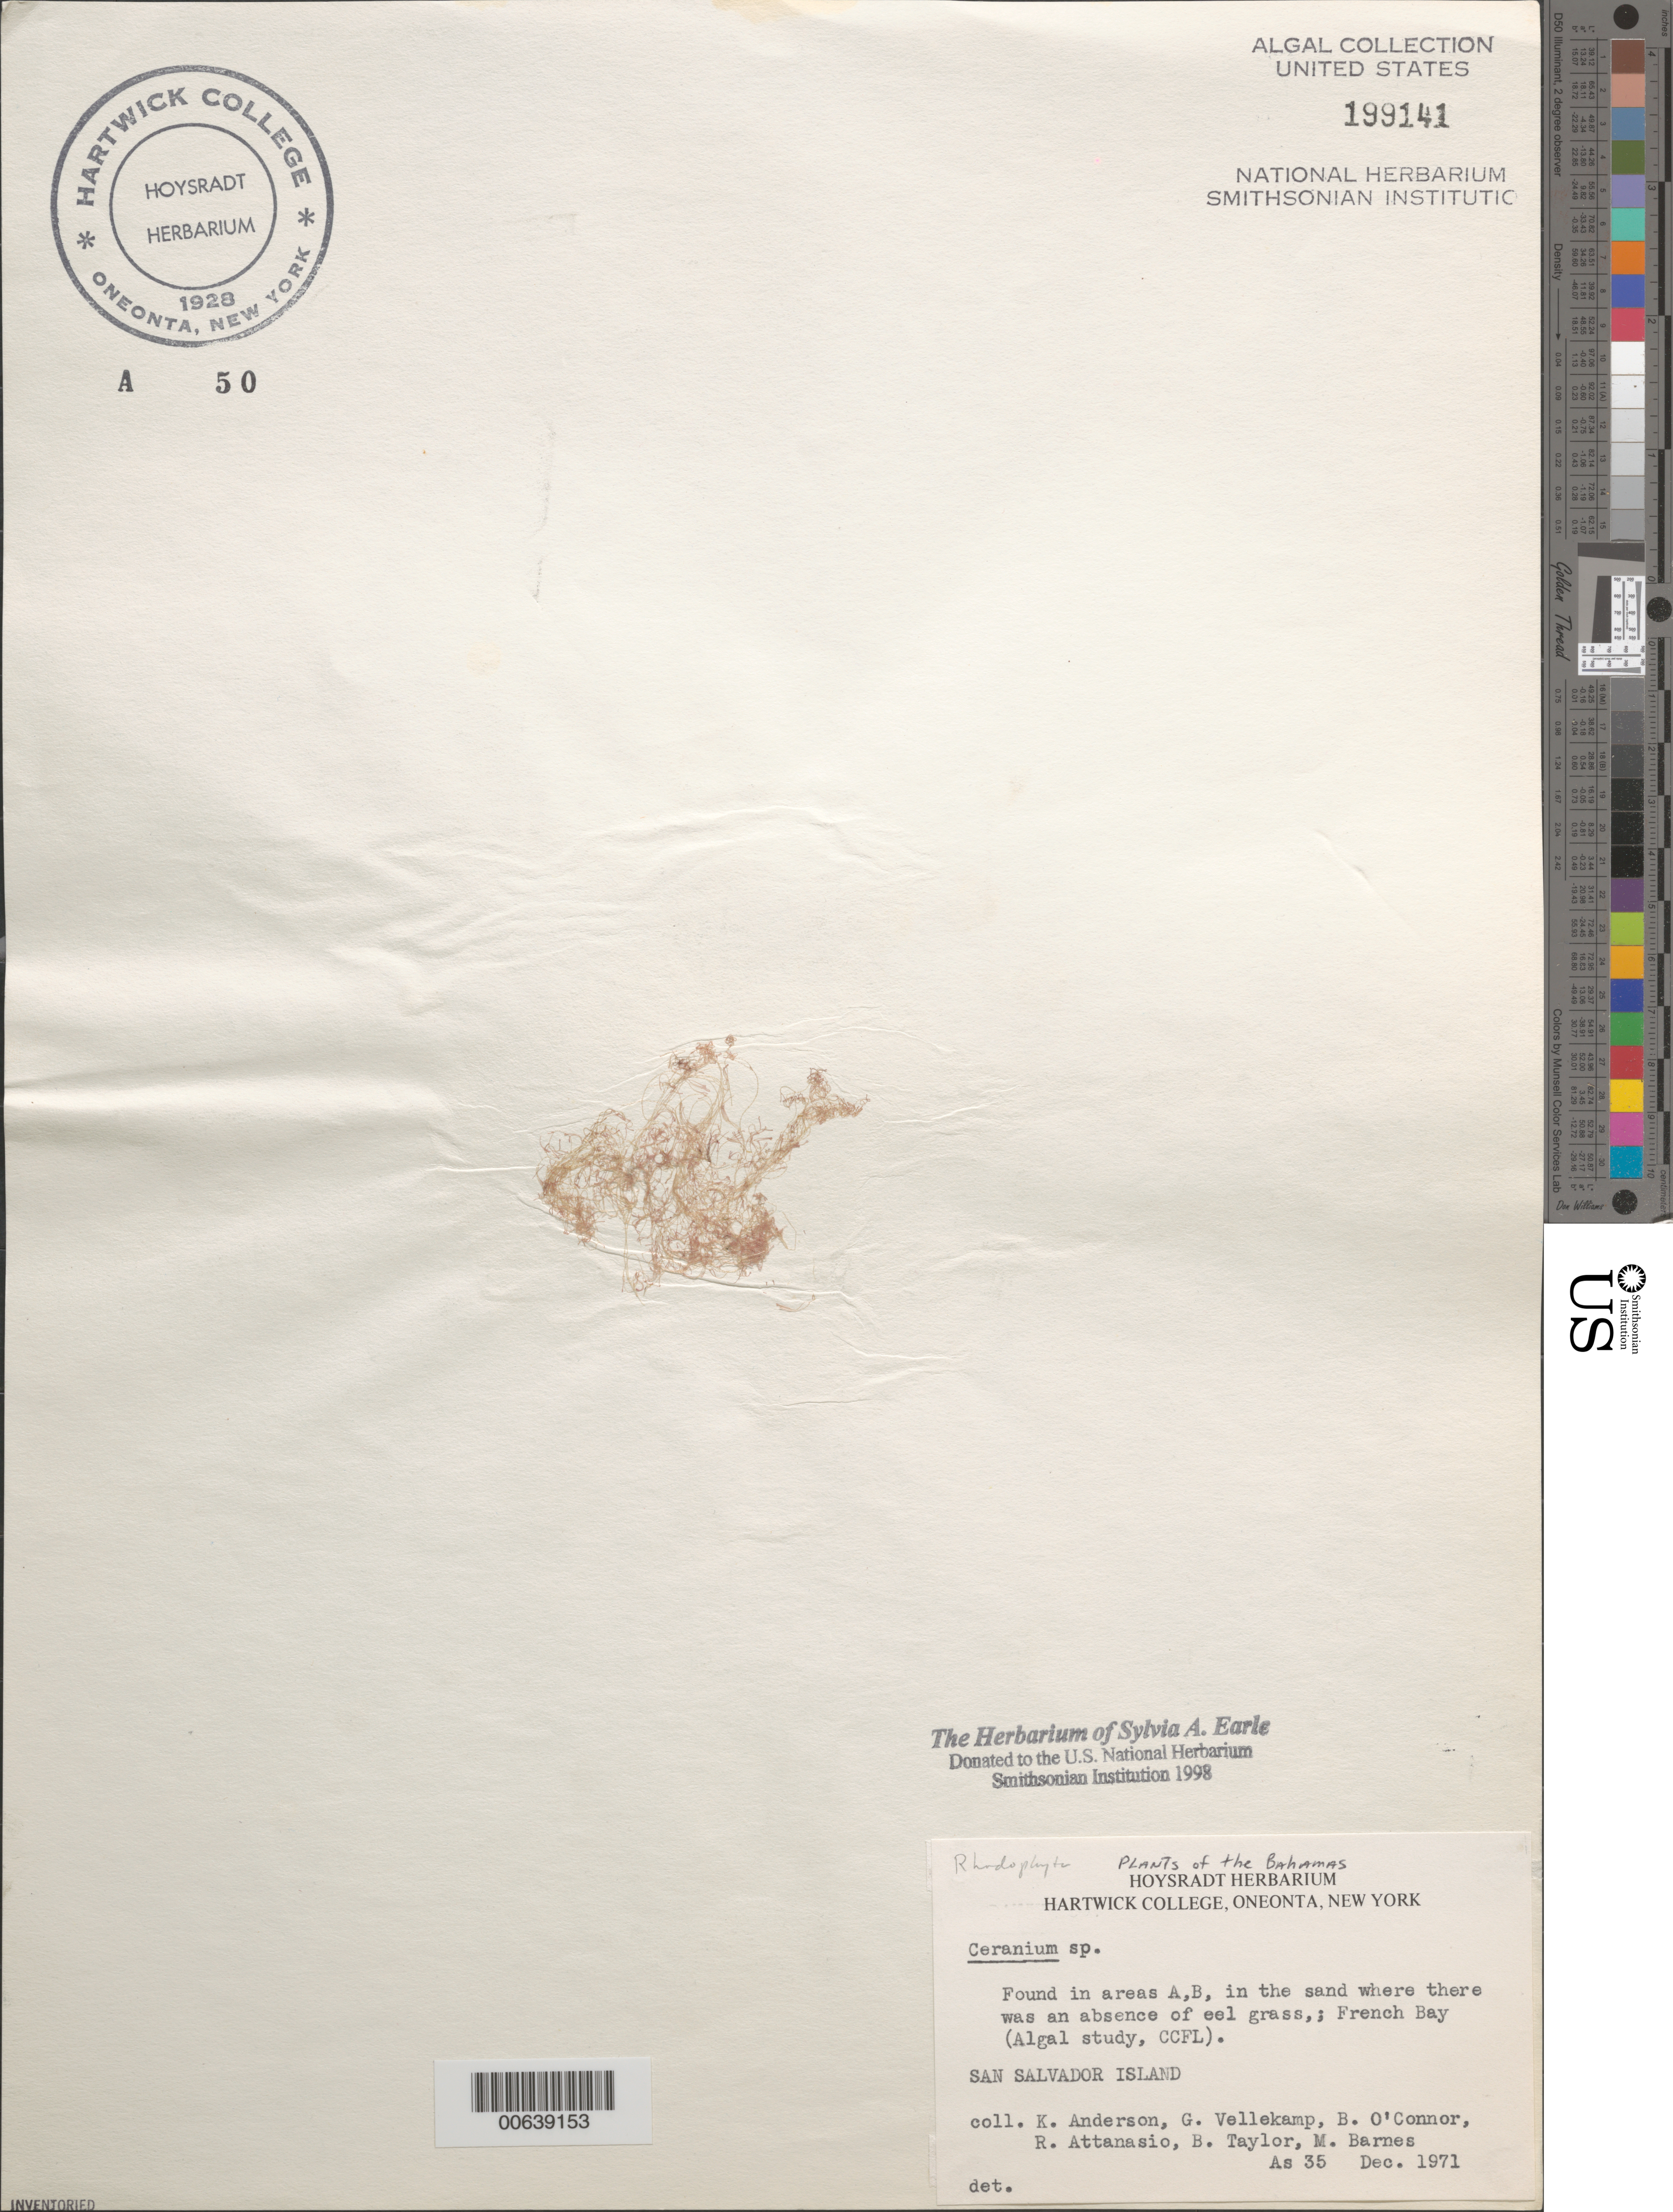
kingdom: Plantae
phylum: Rhodophyta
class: Florideophyceae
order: Ceramiales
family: Ceramiaceae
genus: Ceramium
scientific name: Ceramium sp.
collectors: K. Anderson, G. Vellekamp, B. O'Connor, R. Attanasio, B. Taylor & M. Barnes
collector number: As 35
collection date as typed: Dec 1971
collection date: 1971-12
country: Bahamas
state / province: San Salvador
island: San Salvador Island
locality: French Bay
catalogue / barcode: US 199141